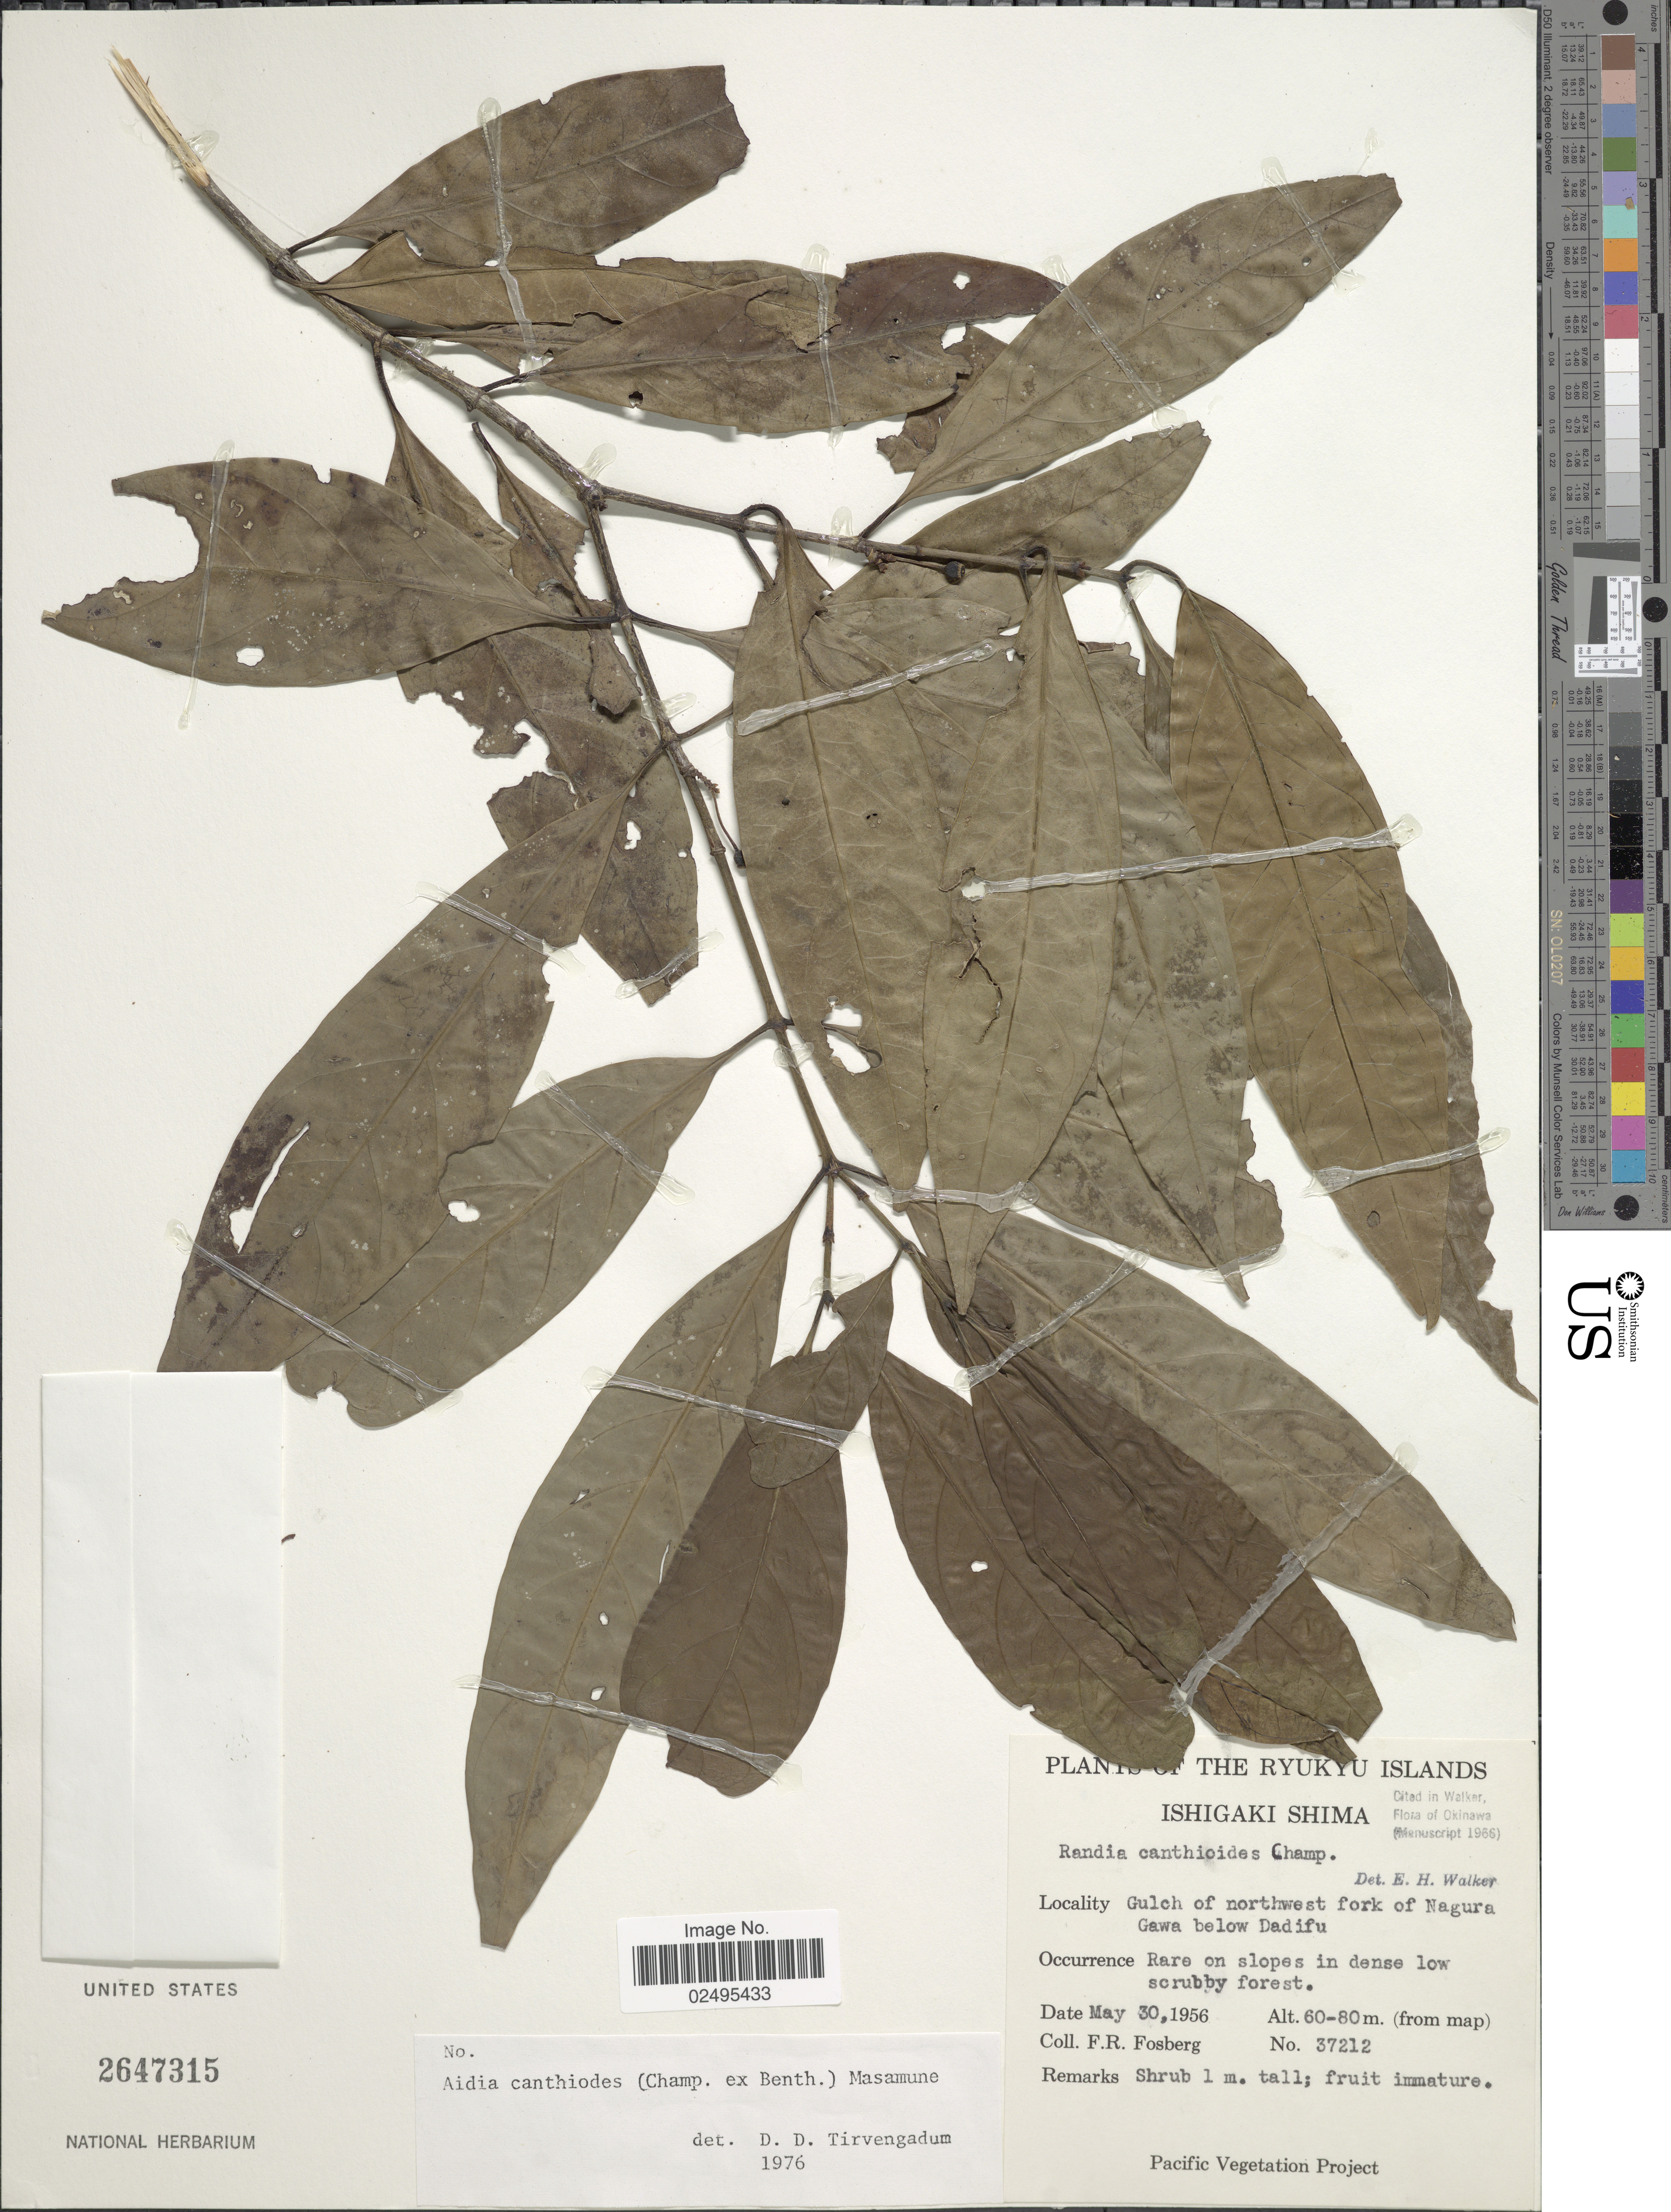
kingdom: Plantae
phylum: Tracheophyta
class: Magnoliopsida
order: Gentianales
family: Rubiaceae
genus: Aidia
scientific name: Aidia canthioides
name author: (Champ. ex Benth.) Masam.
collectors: F. R. Fosberg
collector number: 37212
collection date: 1956-05-30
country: Japan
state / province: Okinawa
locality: Ryukyu Islands, Ishigaki Shima, Gulch of northwest fork of Nagura Gawa below Dadifu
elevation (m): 60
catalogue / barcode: US 2647315